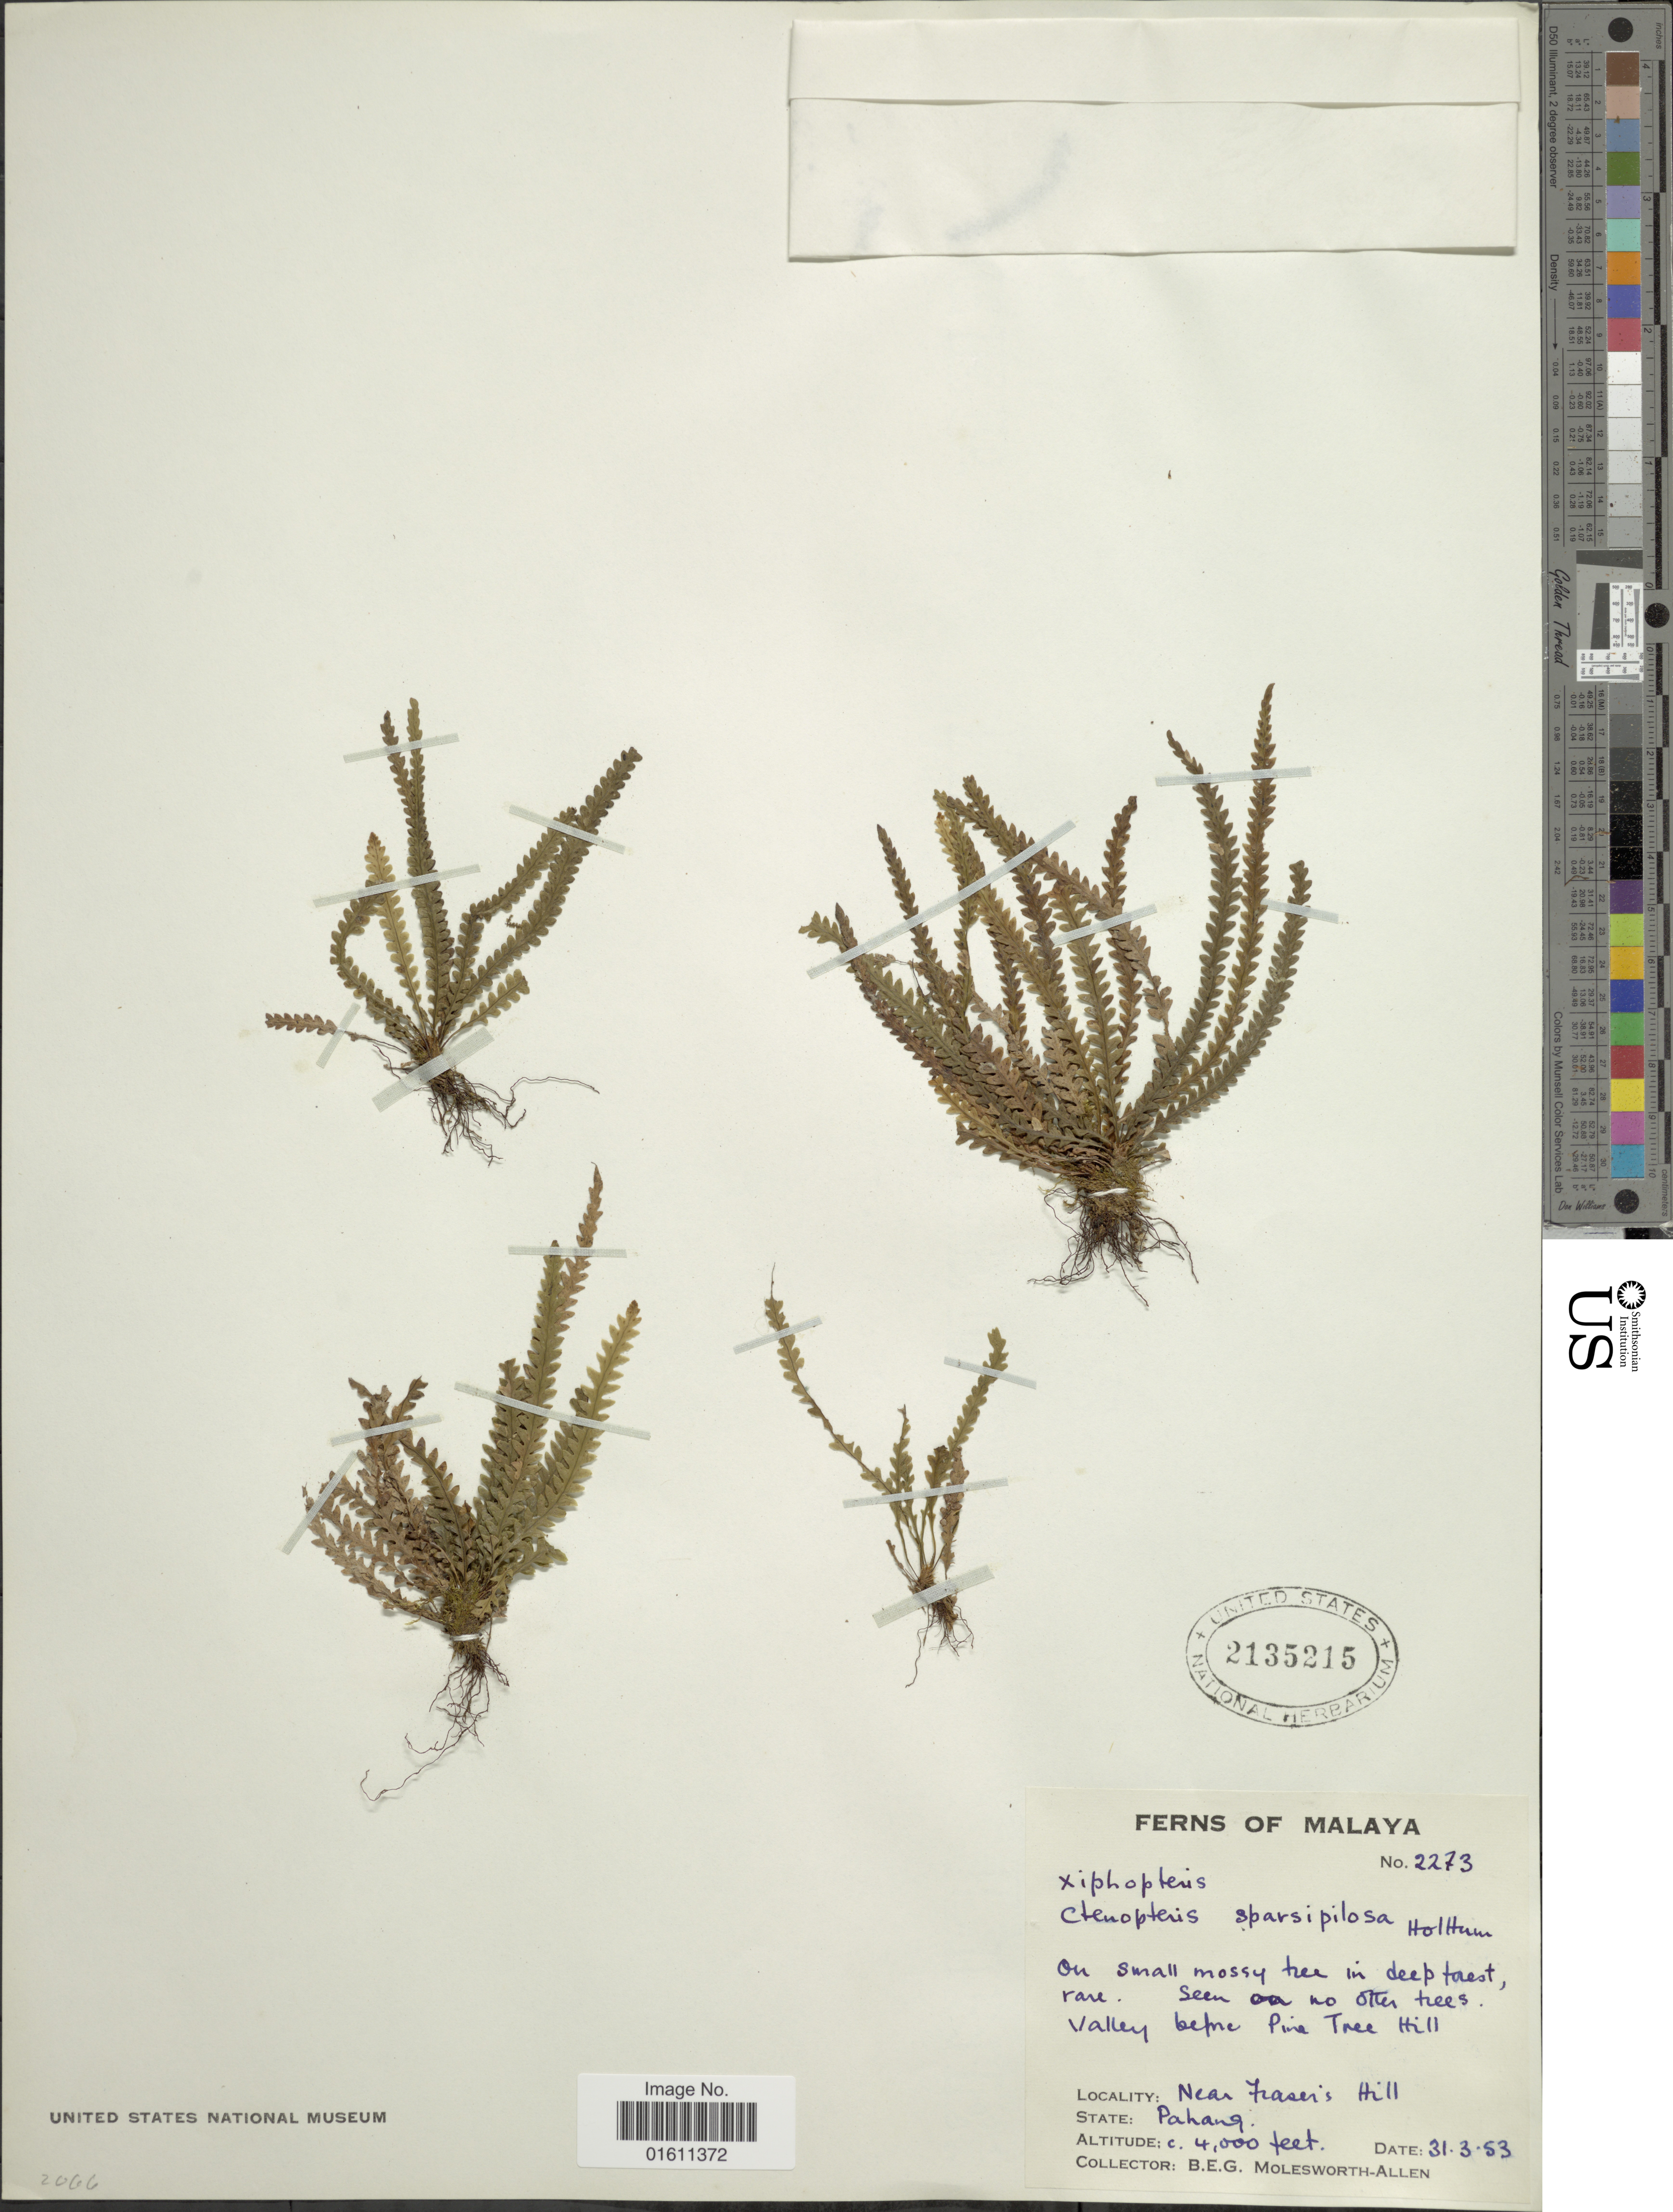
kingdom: Plantae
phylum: Tracheophyta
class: Polypodiopsida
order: Polypodiales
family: Polypodiaceae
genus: Xiphopterella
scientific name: Xiphopterella sparsipilosa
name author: (Holttum) Parris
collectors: B. E. G. Molesworth-Allen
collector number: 2273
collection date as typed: Transcribed d/m/y: 31/3/53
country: Malaysia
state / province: Pahang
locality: Malay Peninsula, Pahang: Near Fraser's Hill.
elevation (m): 1219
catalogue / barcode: US 2135215